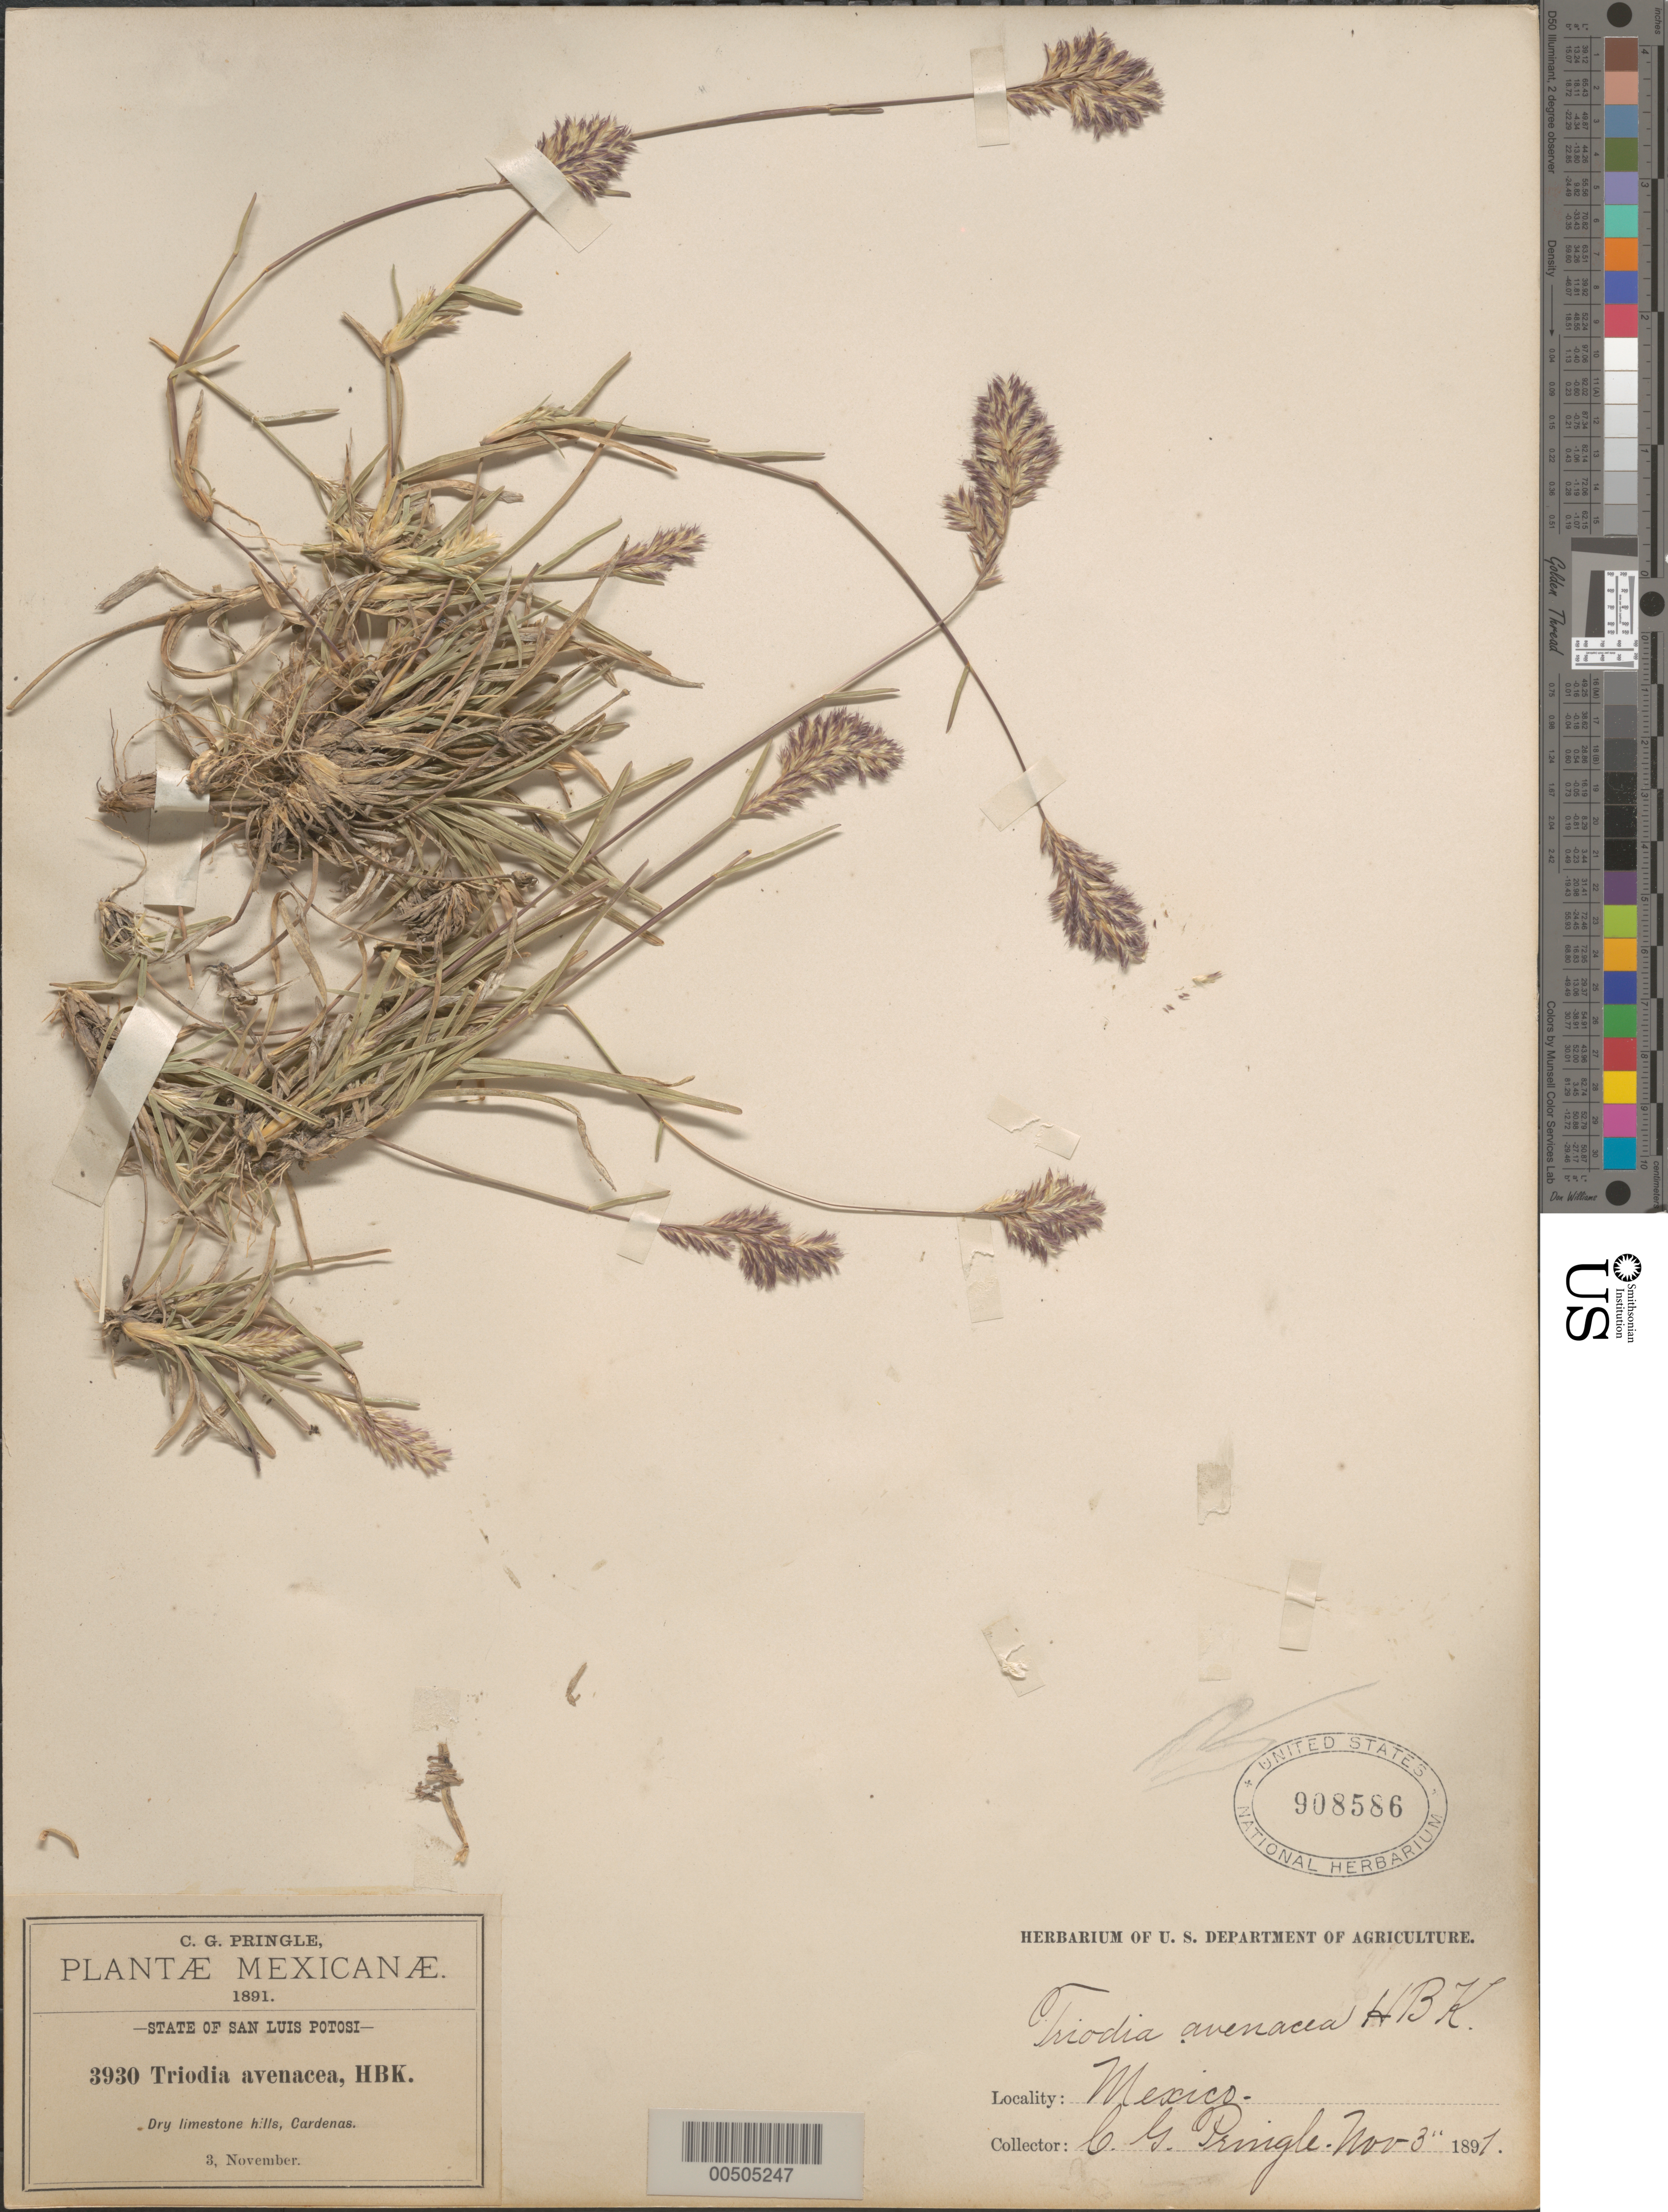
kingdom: Plantae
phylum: Tracheophyta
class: Liliopsida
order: Poales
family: Poaceae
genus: Erioneuron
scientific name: Erioneuron avenaceum var. breviaristatum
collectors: C. G. Pringle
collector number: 3930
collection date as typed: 3 Nov 1891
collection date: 1891-11-03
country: Mexico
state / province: San Luis Potosi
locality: Cardenas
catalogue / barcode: US 908586